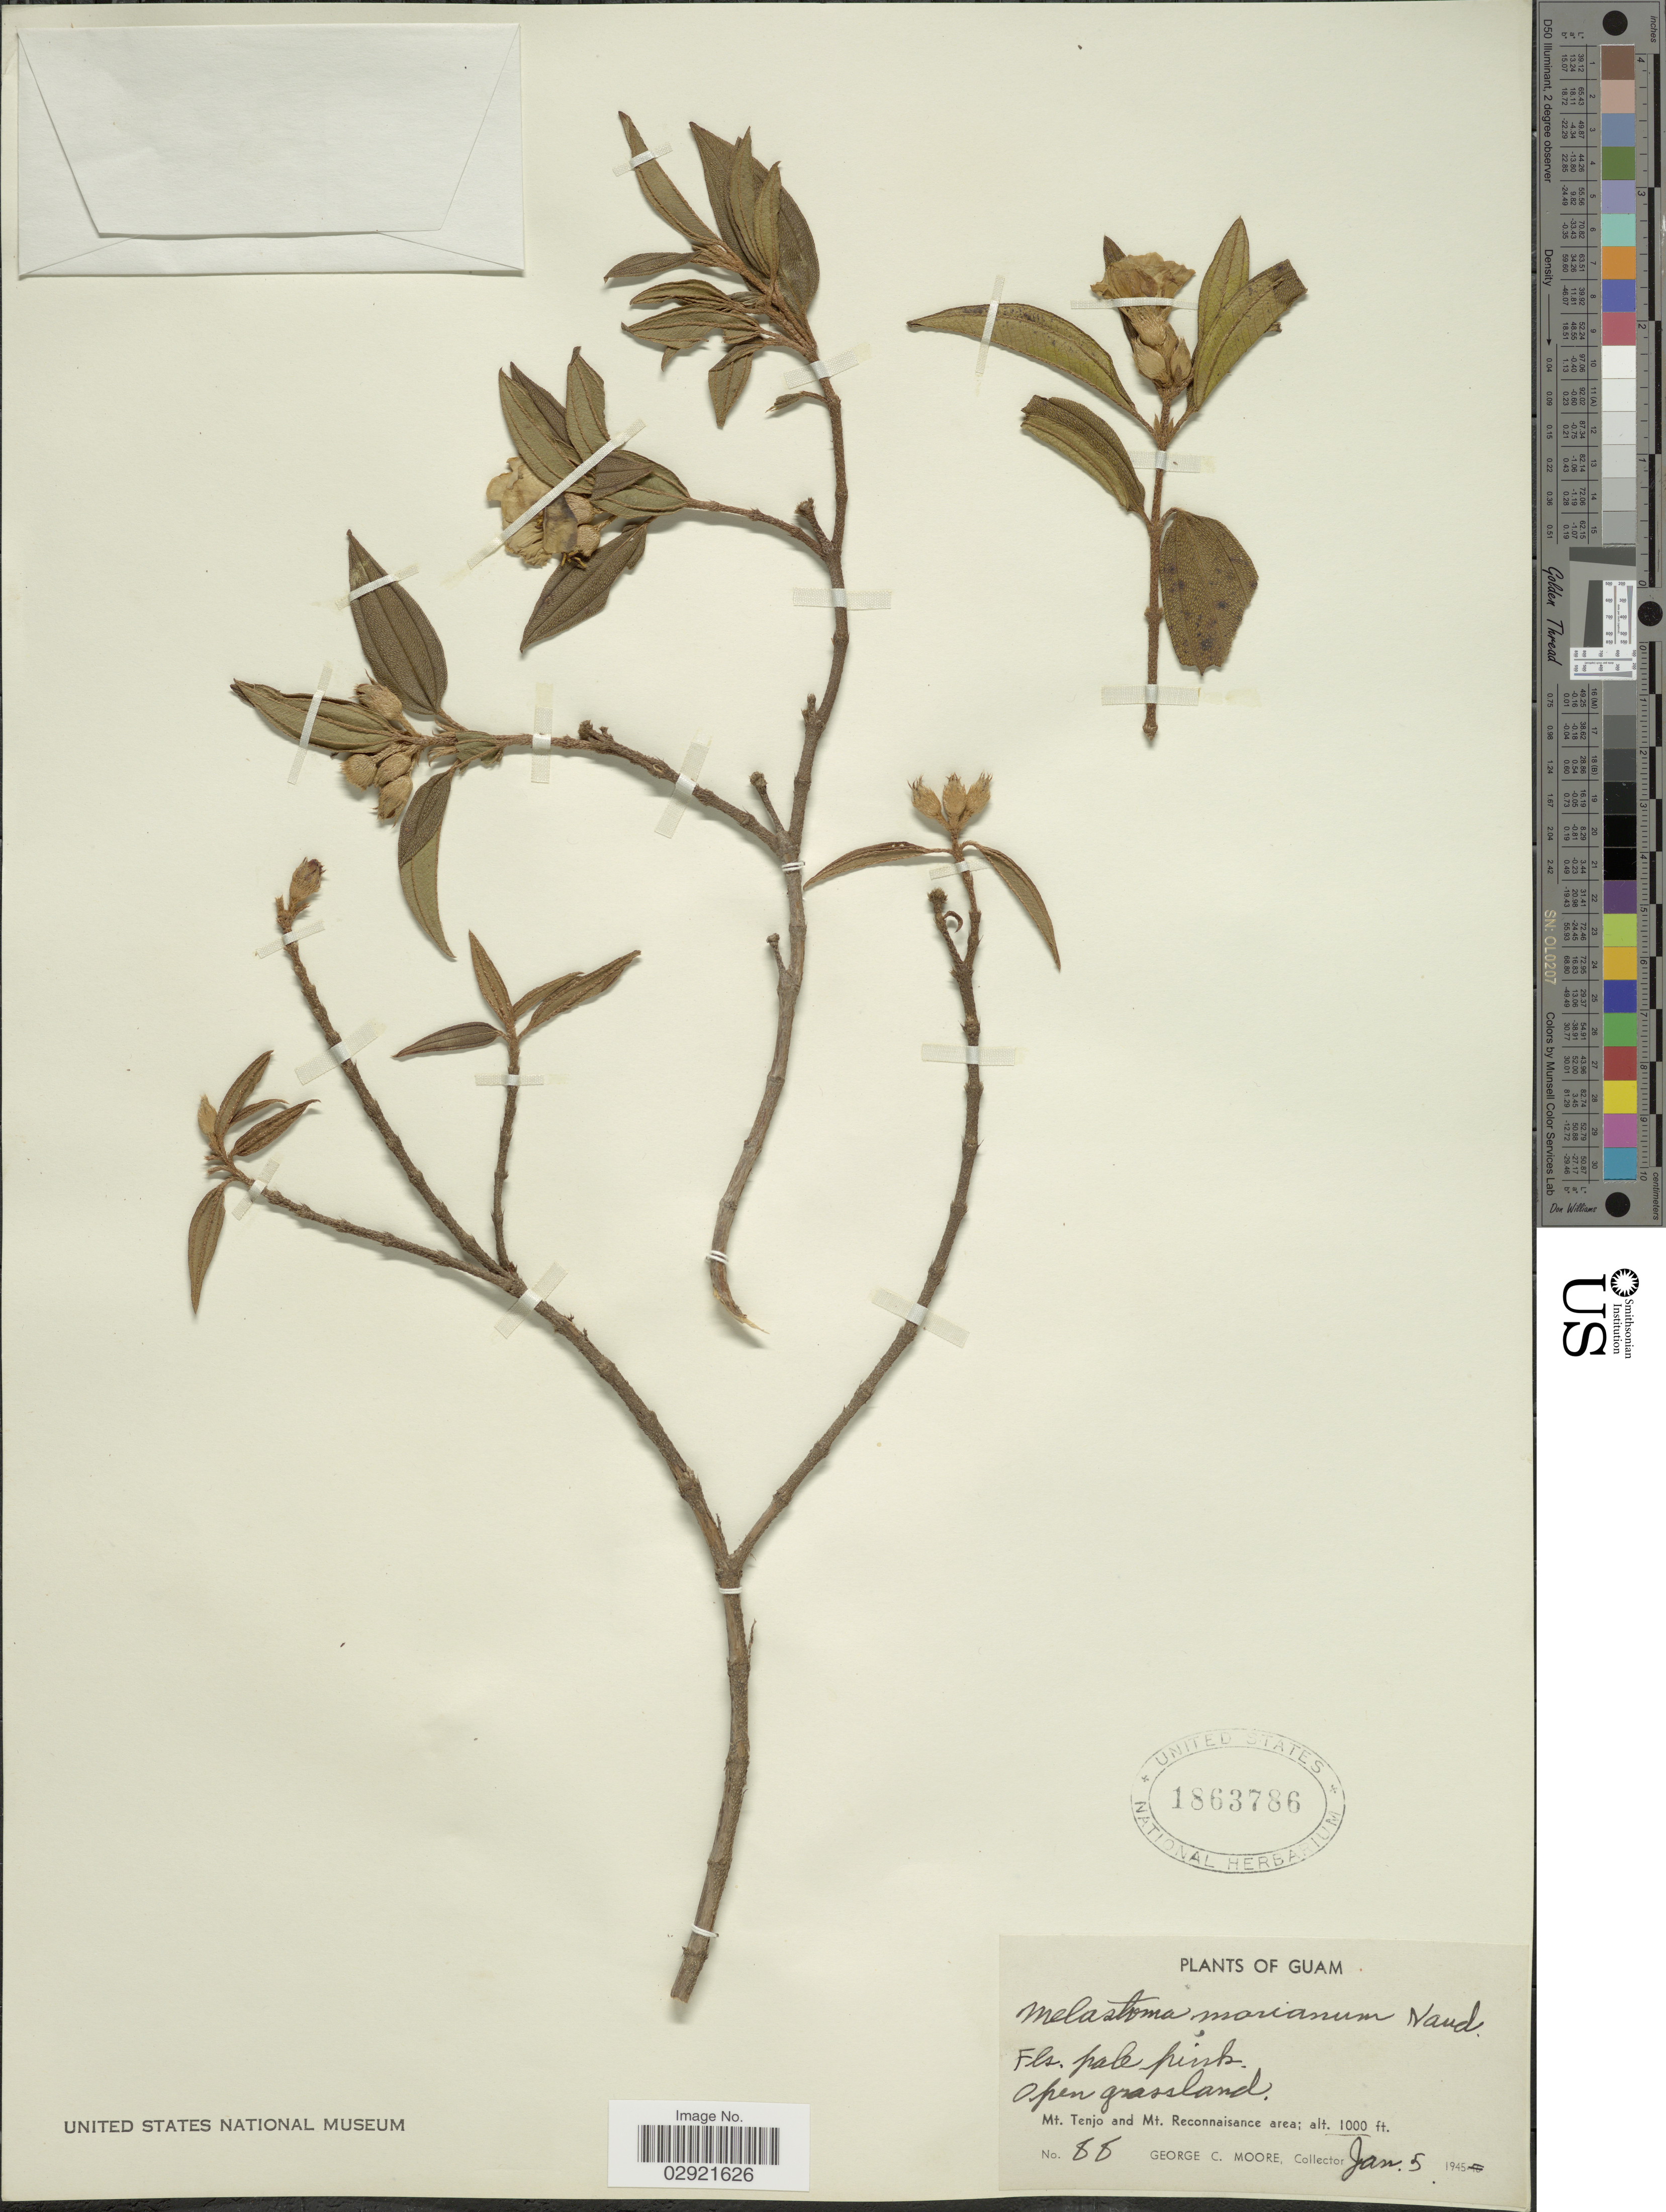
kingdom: Plantae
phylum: Tracheophyta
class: Magnoliopsida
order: Myrtales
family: Melastomataceae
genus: Melastoma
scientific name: Melastoma malabathricum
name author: L.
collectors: G. C. Moore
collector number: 88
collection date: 1945-01-05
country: Guam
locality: Mt. Tenjo and Mt. Reconnaisance area.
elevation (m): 305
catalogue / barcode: US 1863786